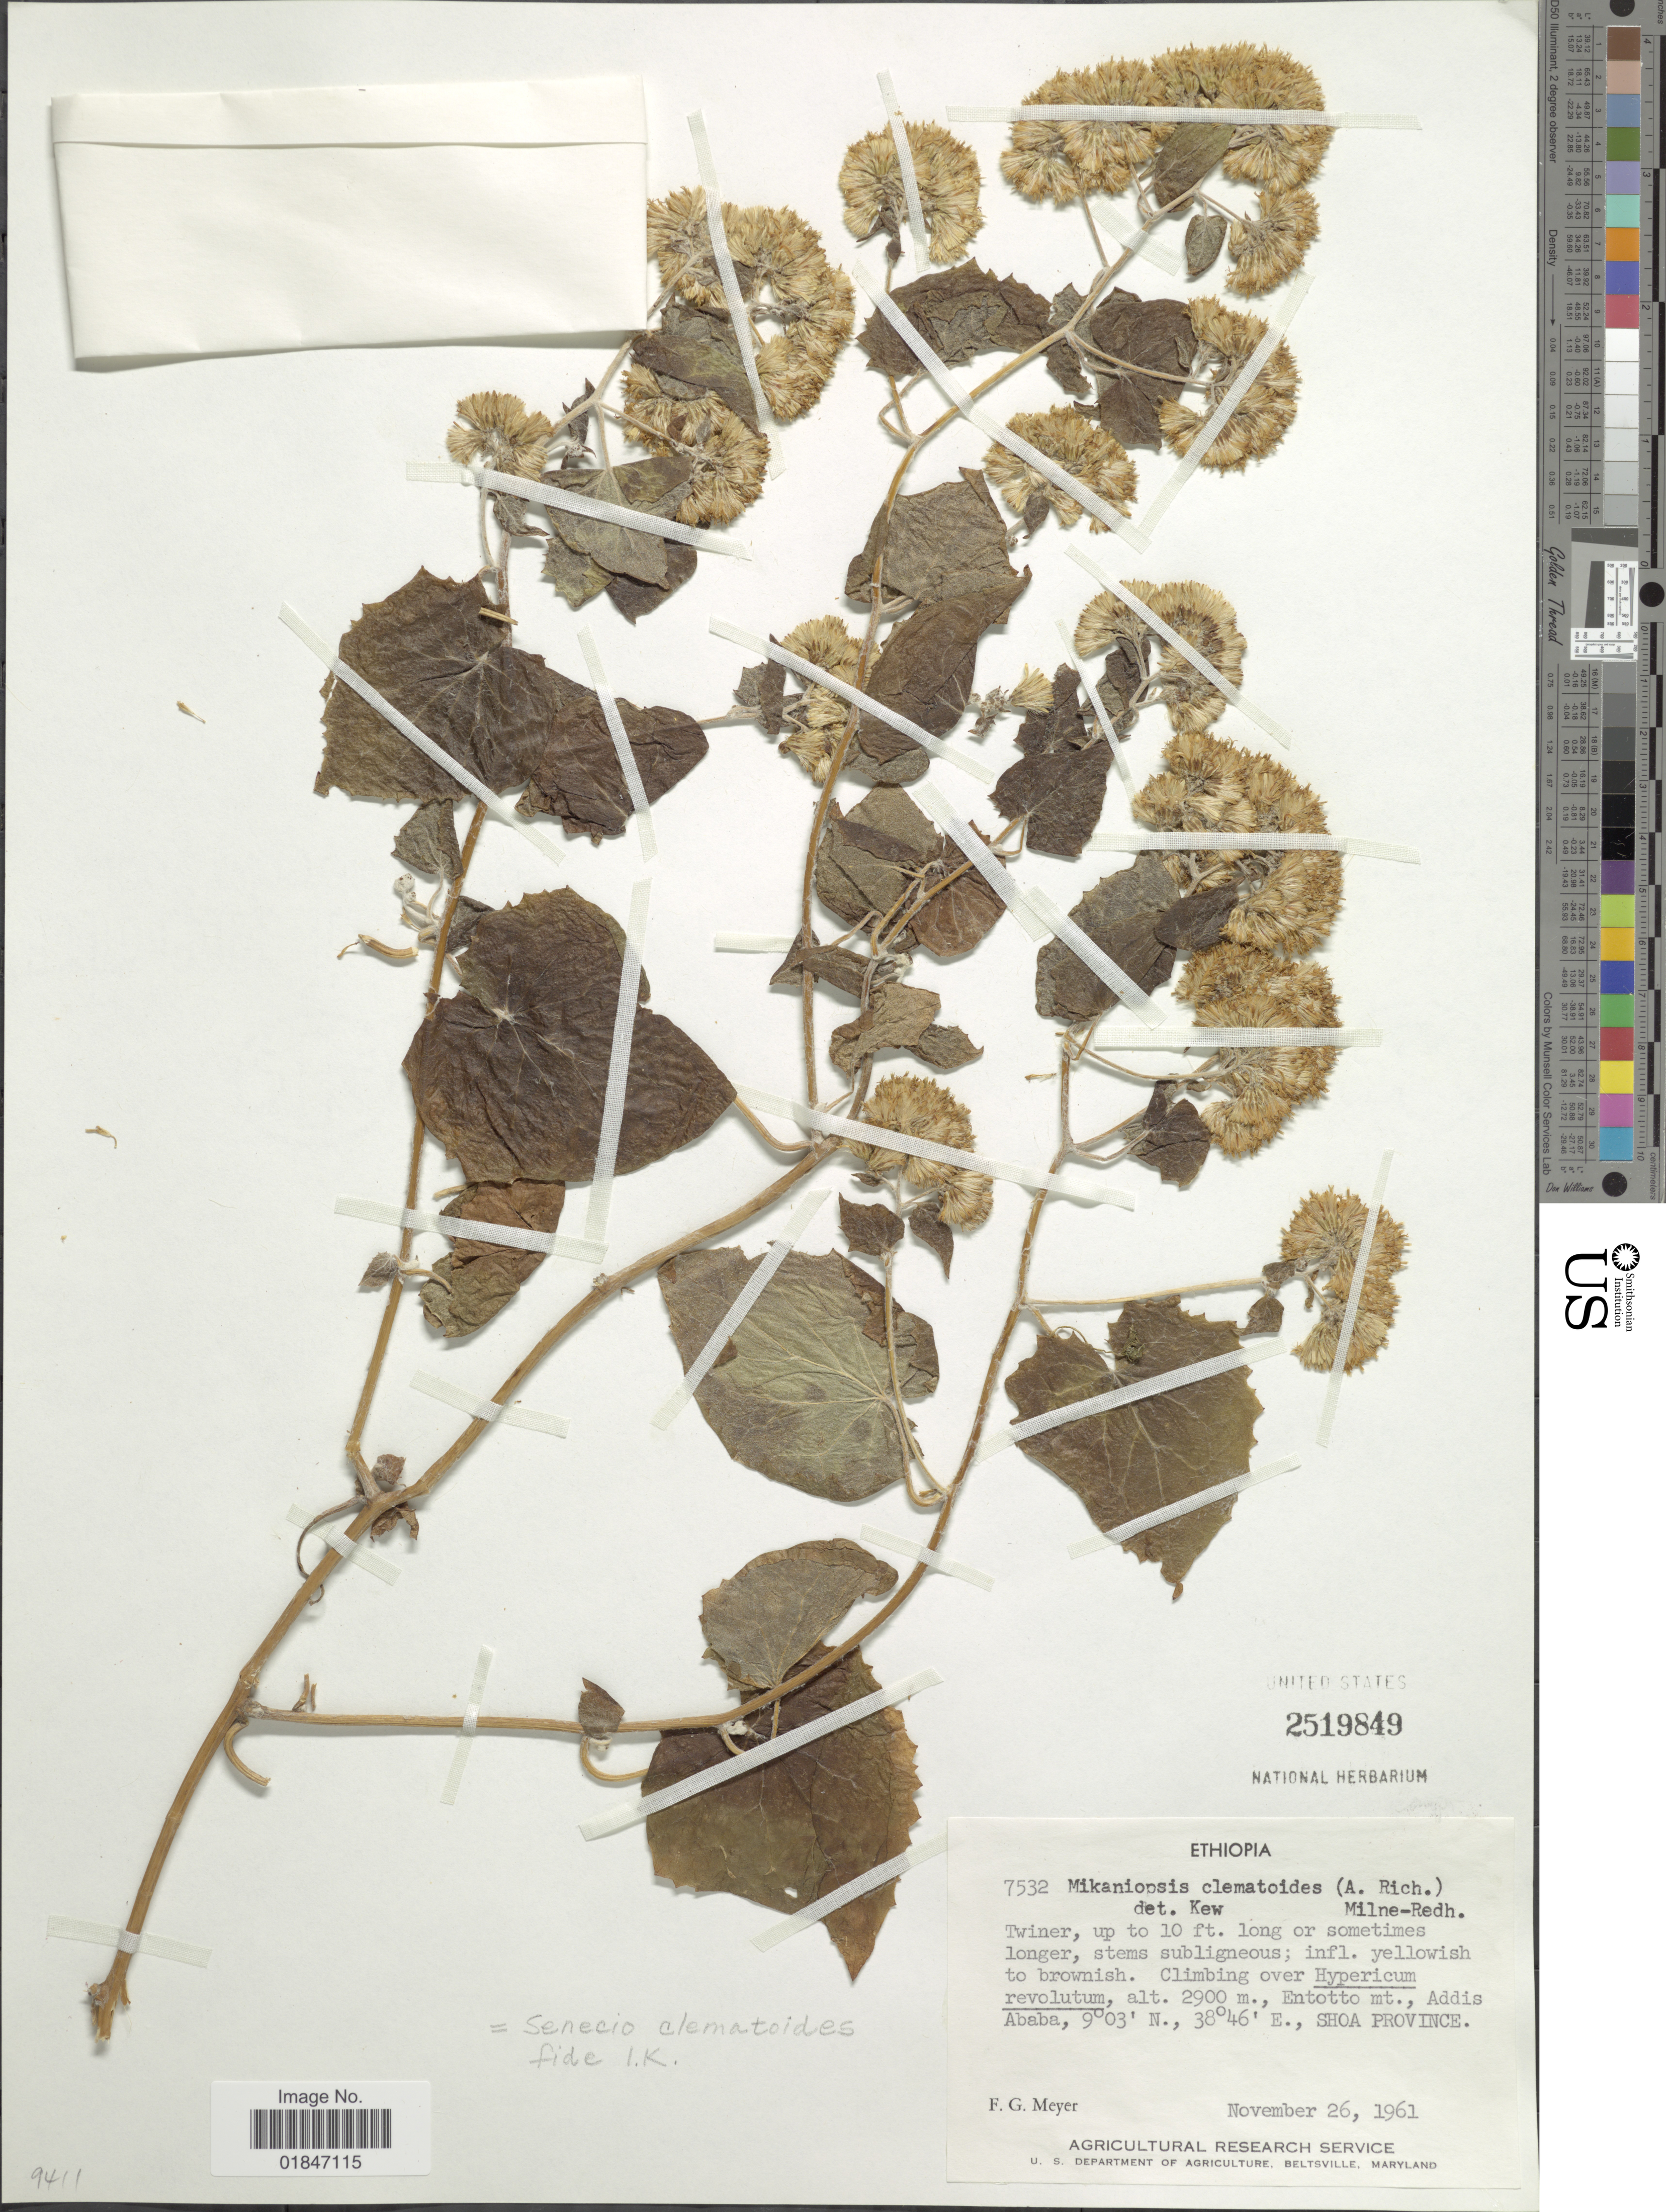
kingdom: Plantae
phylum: Tracheophyta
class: Magnoliopsida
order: Asterales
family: Asteraceae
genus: Mikaniopsis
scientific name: Mikaniopsis clematoides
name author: (Sch. Bip. ex A. Rich.) Milne-Redh.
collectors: F. G. Meyer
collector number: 7532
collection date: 1961-11-26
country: Ethiopia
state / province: Addis Ababa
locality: Ethiopia. Entotto mt,, Addis Ababa. Shoa Province.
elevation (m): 2900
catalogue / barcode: US 2519849